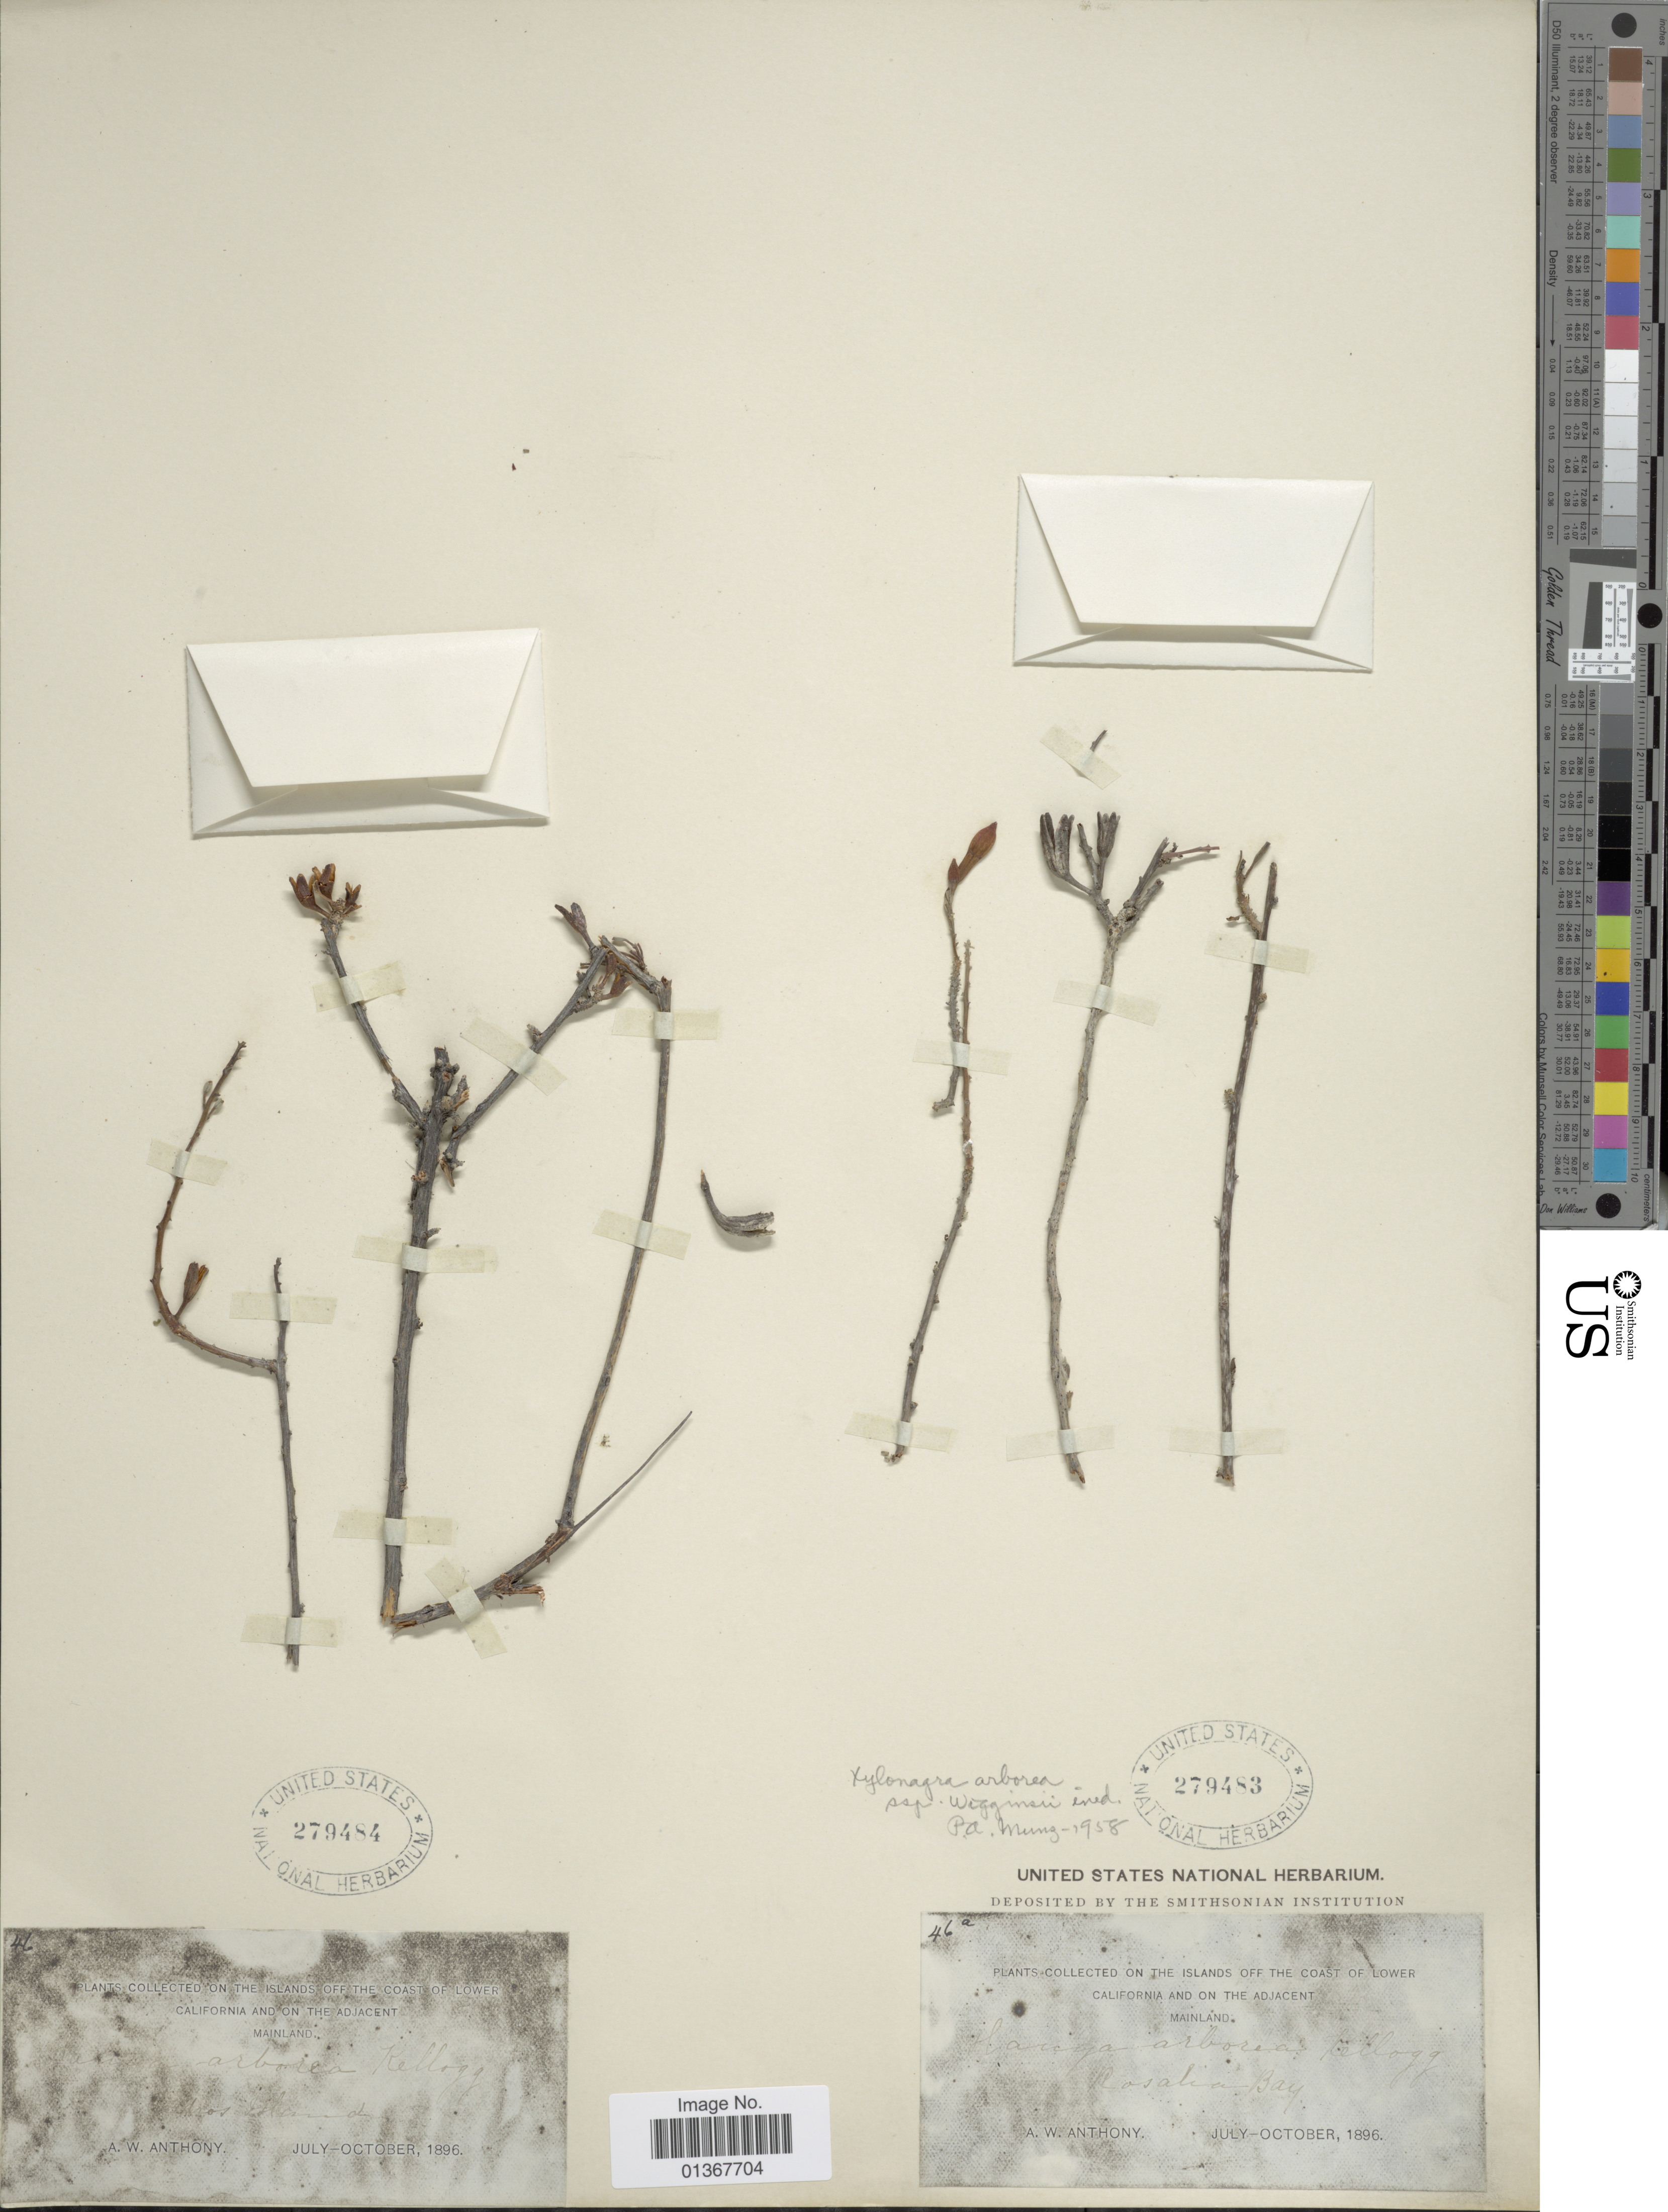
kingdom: Plantae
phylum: Tracheophyta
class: Magnoliopsida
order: Myrtales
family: Onagraceae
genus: Xylonagra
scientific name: Xylonagra arborea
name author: (Kellogg) Donn. Sm. & Rose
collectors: A. W. Anthony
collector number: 46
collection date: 1896-07/1896-10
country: Mexico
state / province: Baja California Norte / Baja California Sur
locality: On the Islands off the coast of Lower California and on the adjacent Mainland. [illegible text] Island.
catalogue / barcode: US 279484-2